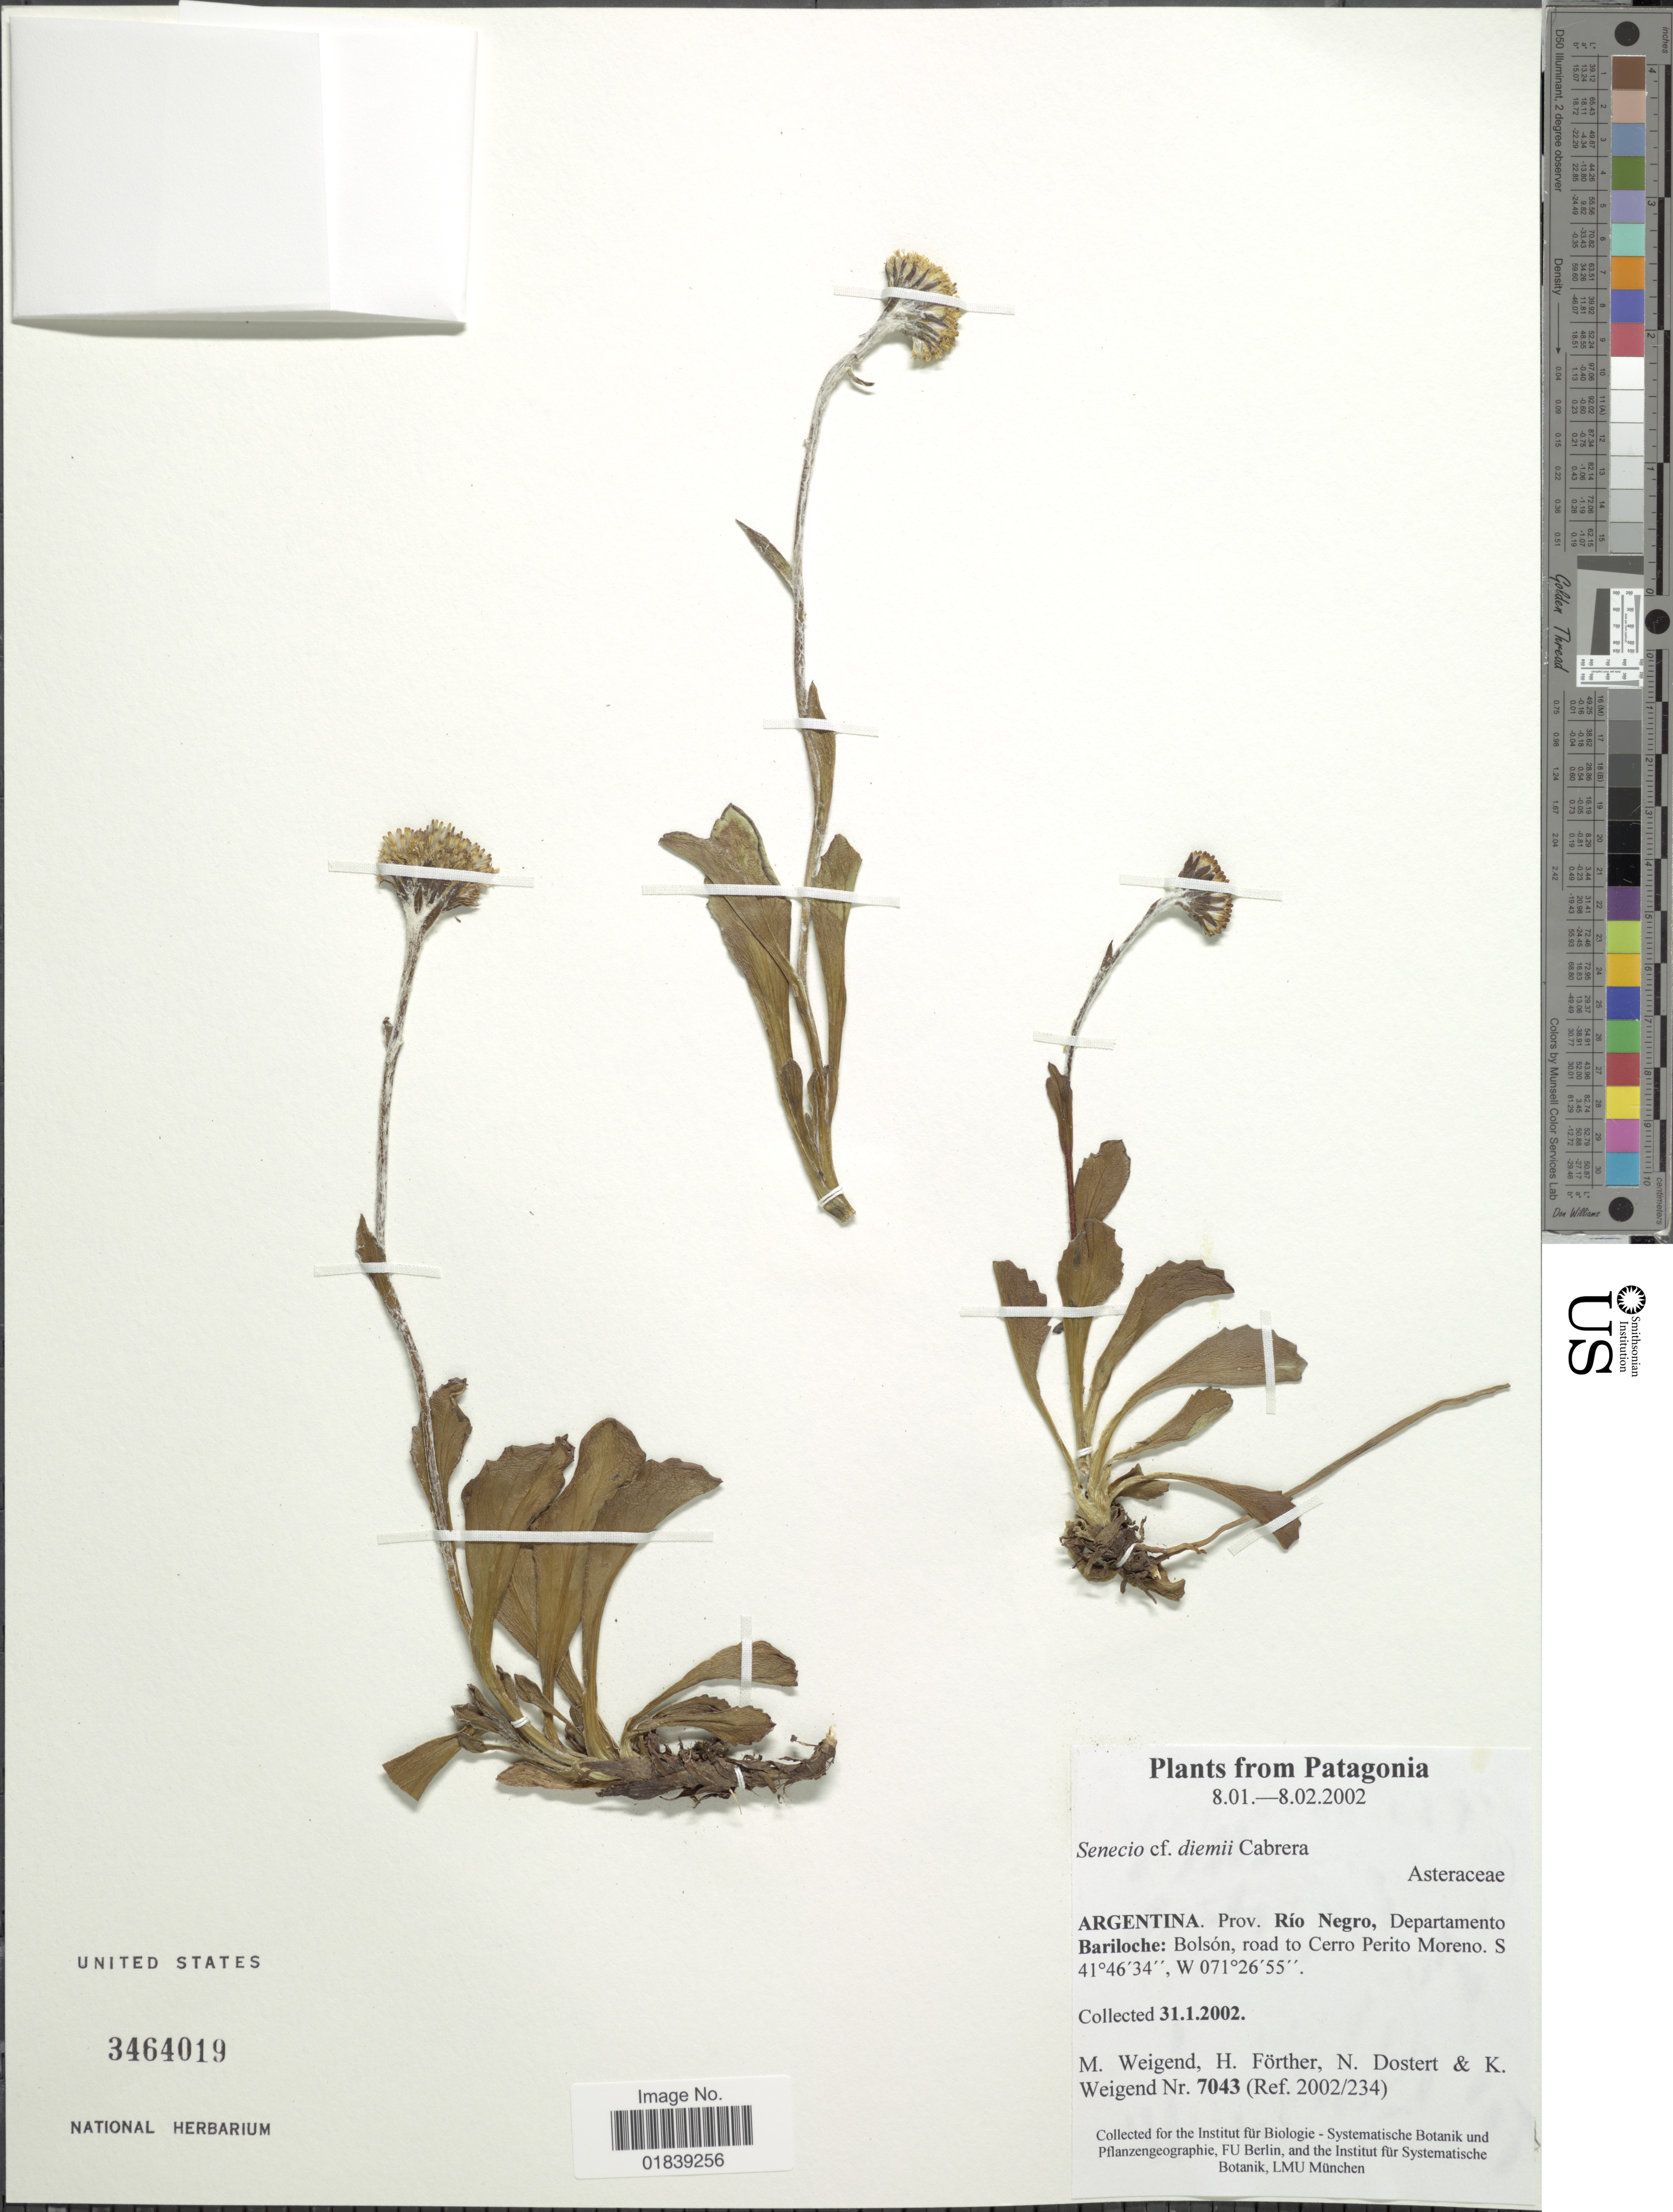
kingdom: Plantae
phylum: Tracheophyta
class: Magnoliopsida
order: Asterales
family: Asteraceae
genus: Senecio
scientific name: Senecio diemii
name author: Cabrera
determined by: Salomon, Luciana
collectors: M. Weigend, H. Förther, N. Dostert & K. Weigend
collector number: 7043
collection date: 2002-01-31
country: Argentina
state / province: Rio Negro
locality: Departamento Bariloche, Bolson, road to Cerro Perito Moreno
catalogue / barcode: US 3464019